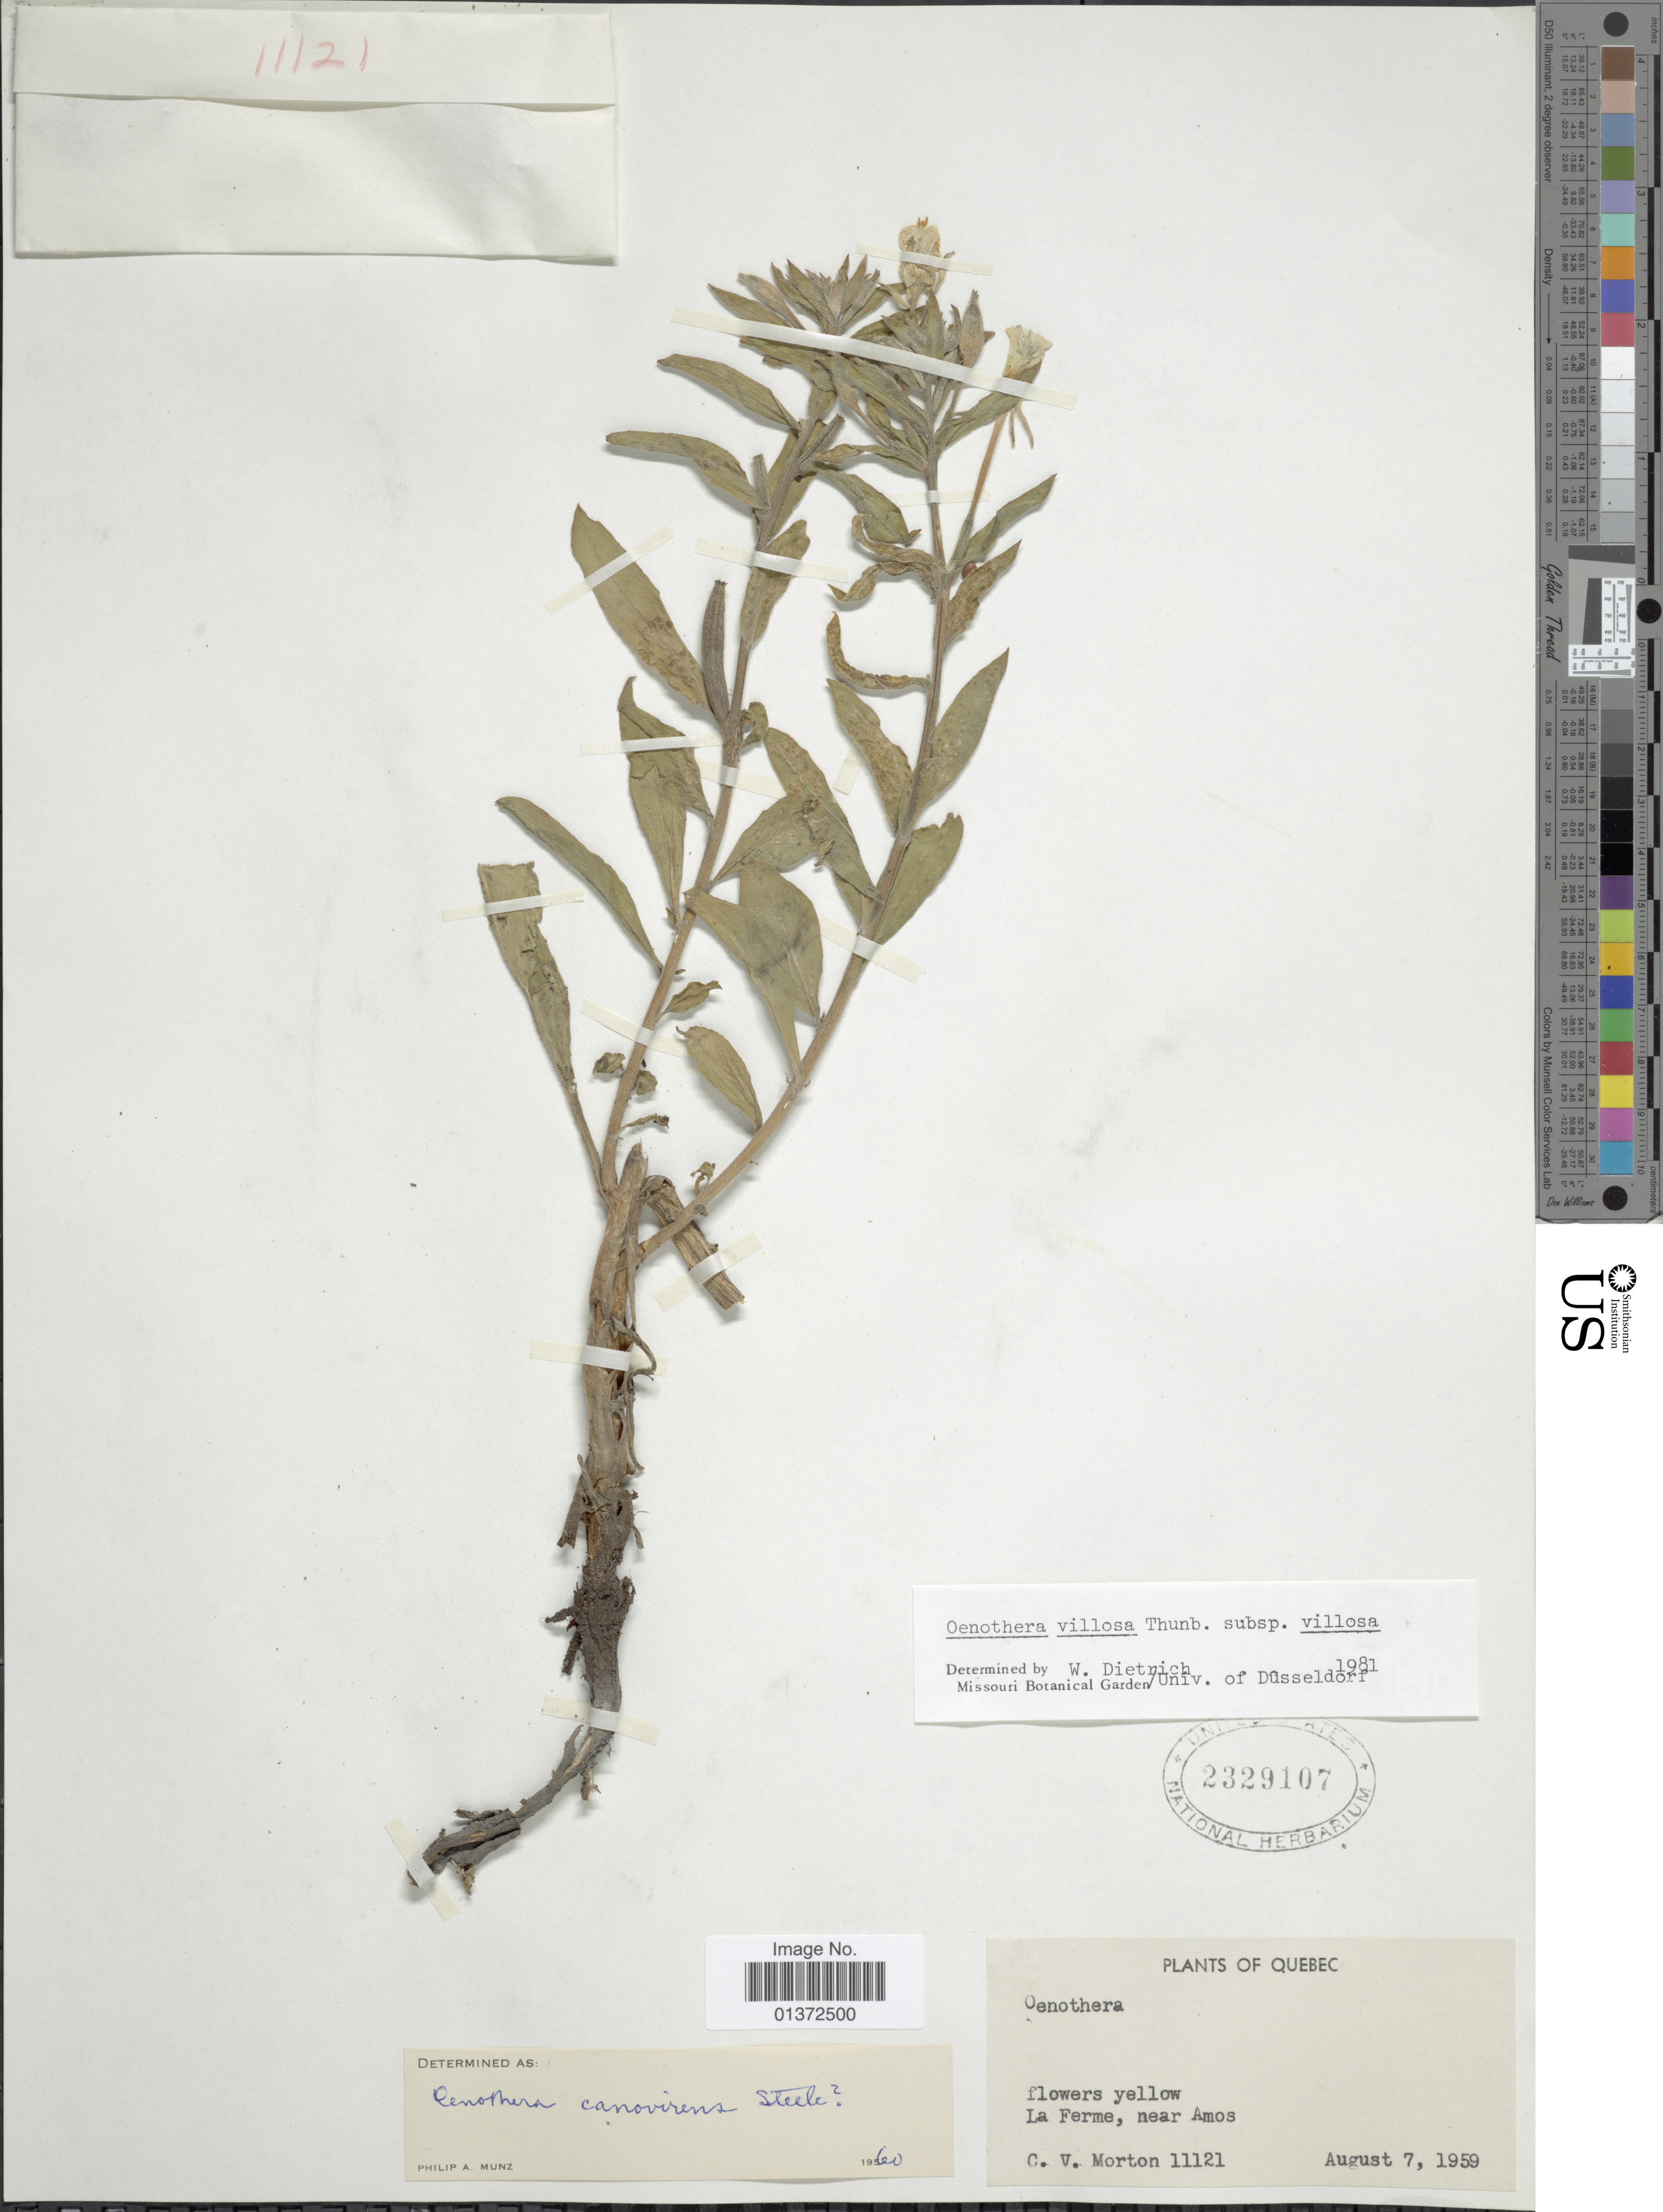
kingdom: Plantae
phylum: Tracheophyta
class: Magnoliopsida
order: Myrtales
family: Onagraceae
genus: Oenothera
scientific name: Oenothera villosa subsp. villosa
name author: Thunb.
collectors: C. V. Morton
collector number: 11121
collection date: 1959-08-07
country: Canada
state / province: Quebec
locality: La Ferme, near Amos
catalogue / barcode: US 2329107